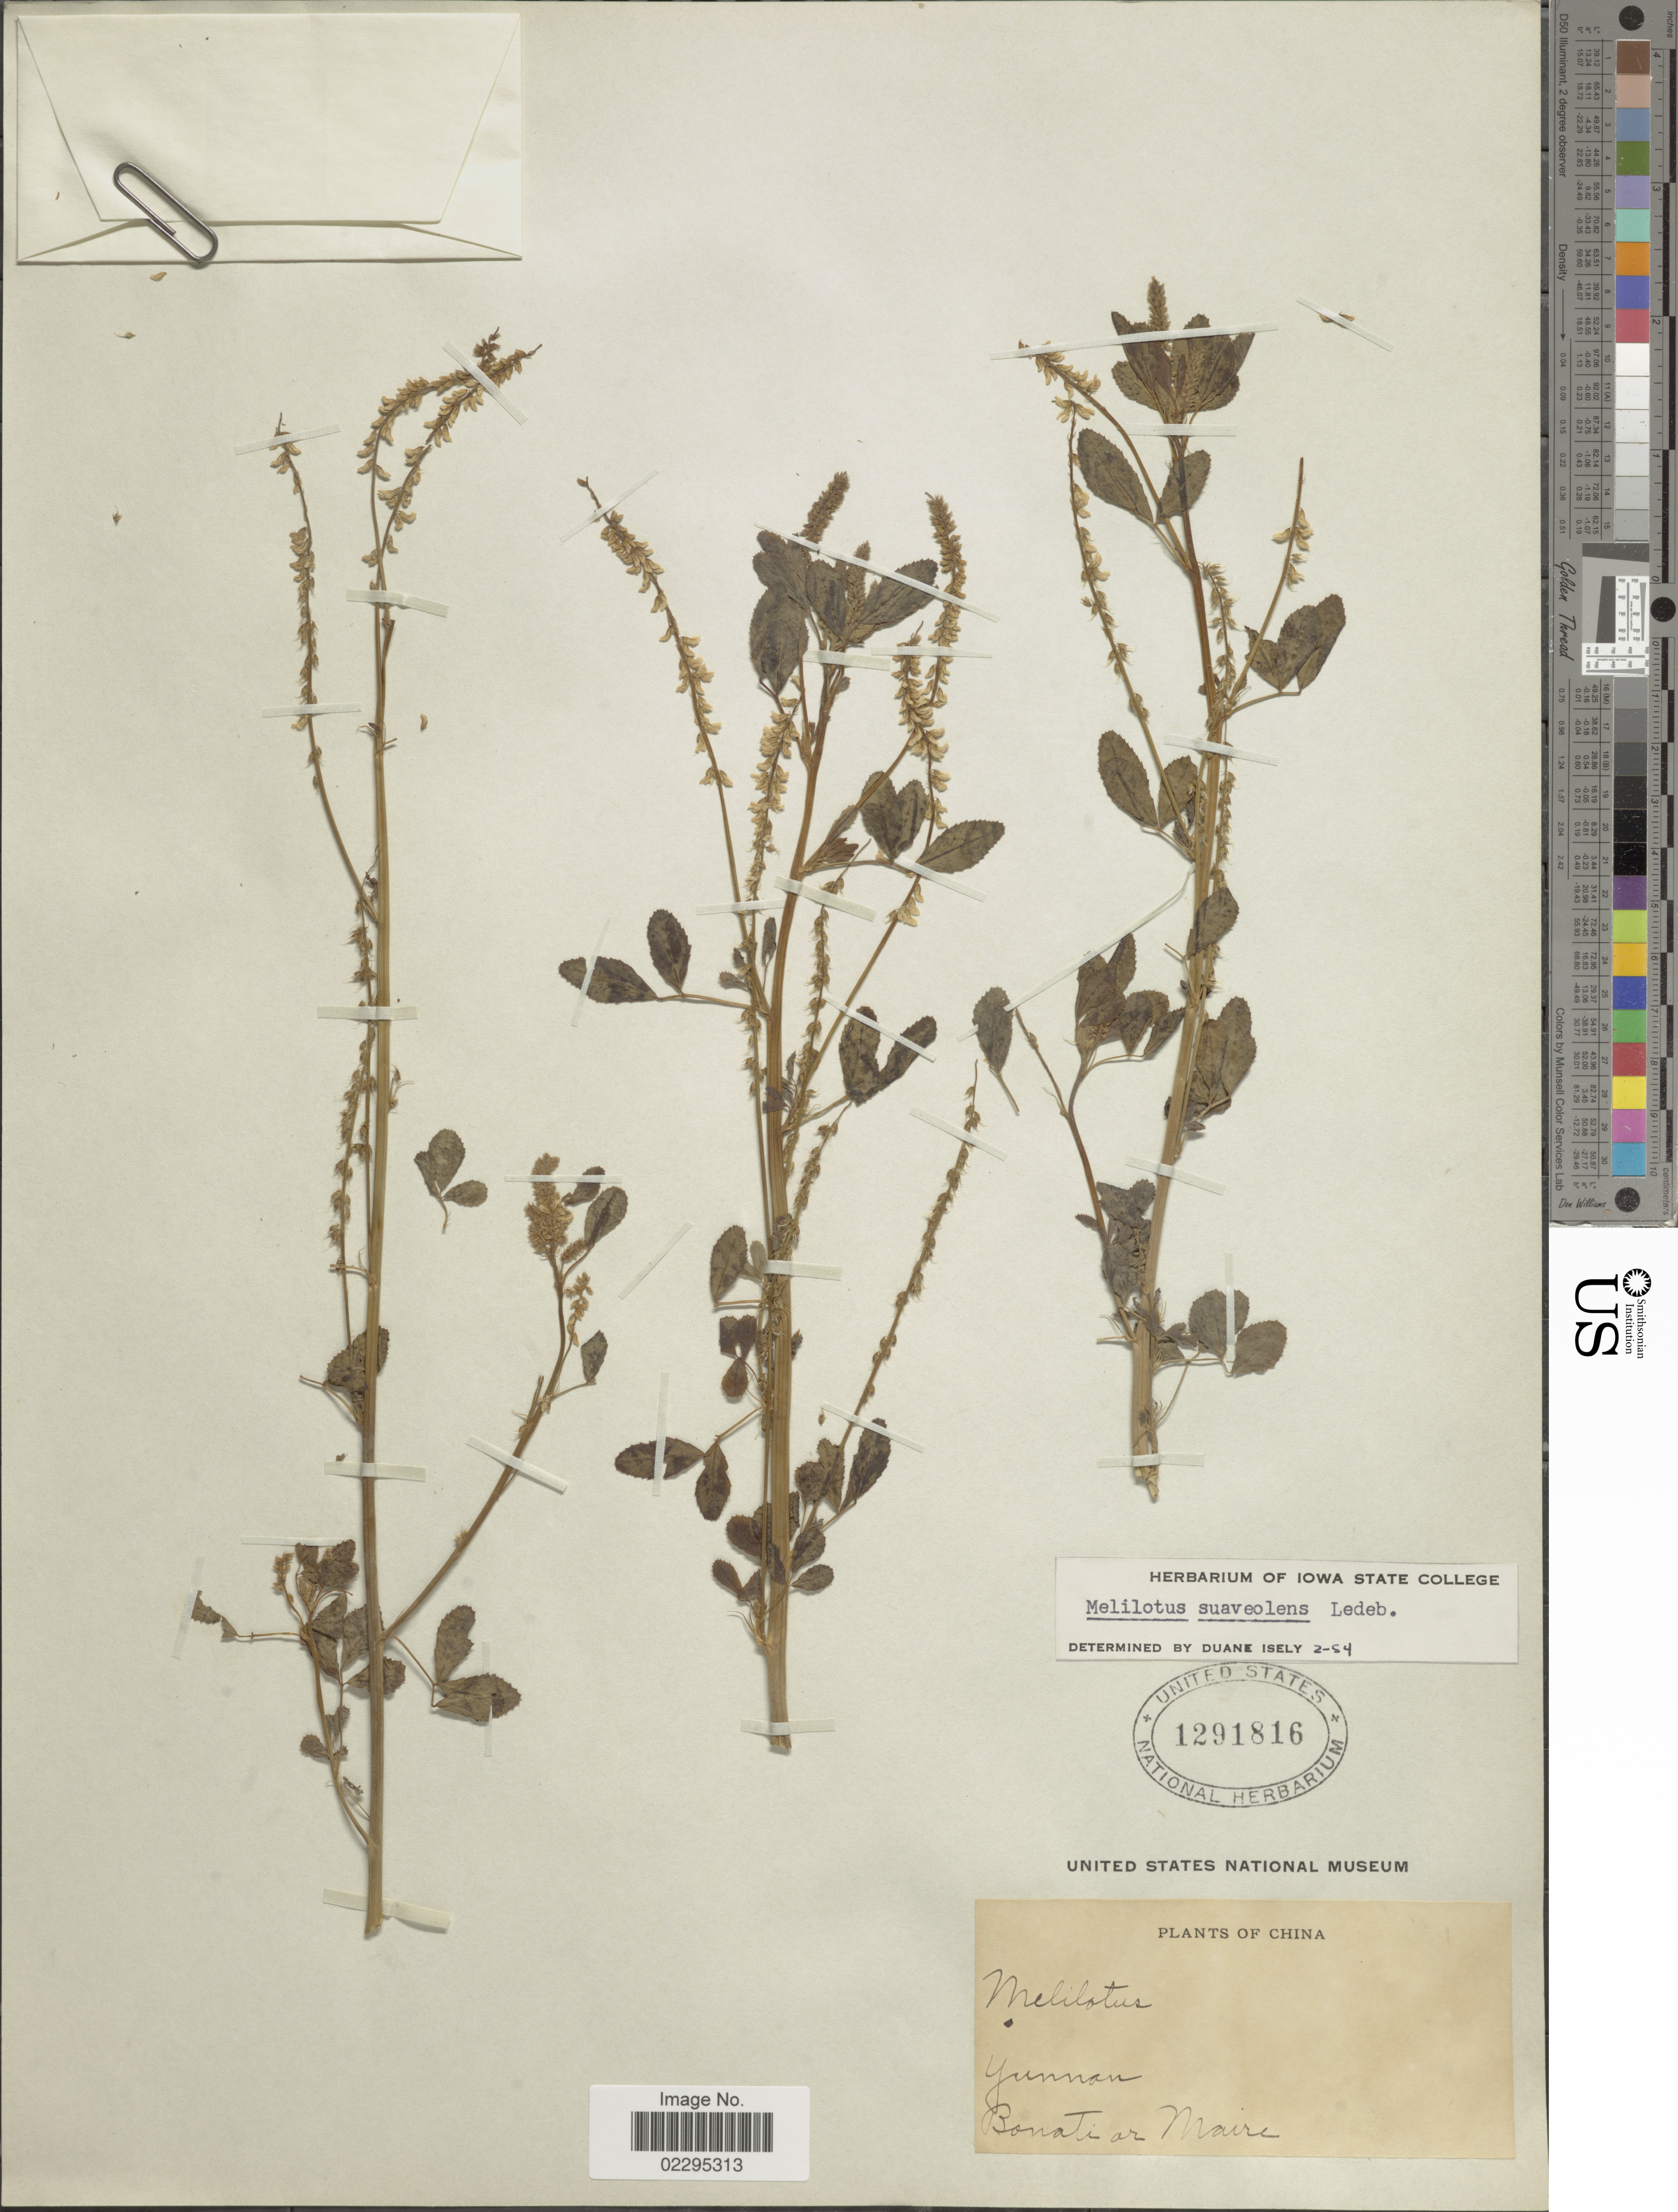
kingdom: Plantae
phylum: Tracheophyta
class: Magnoliopsida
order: Fabales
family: Fabaceae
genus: Melilotus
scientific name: Melilotus suaveolens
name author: Ledeb.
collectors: -. Bonati & Maire, --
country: China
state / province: Yunnan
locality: Yunnan.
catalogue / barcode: US 1291816